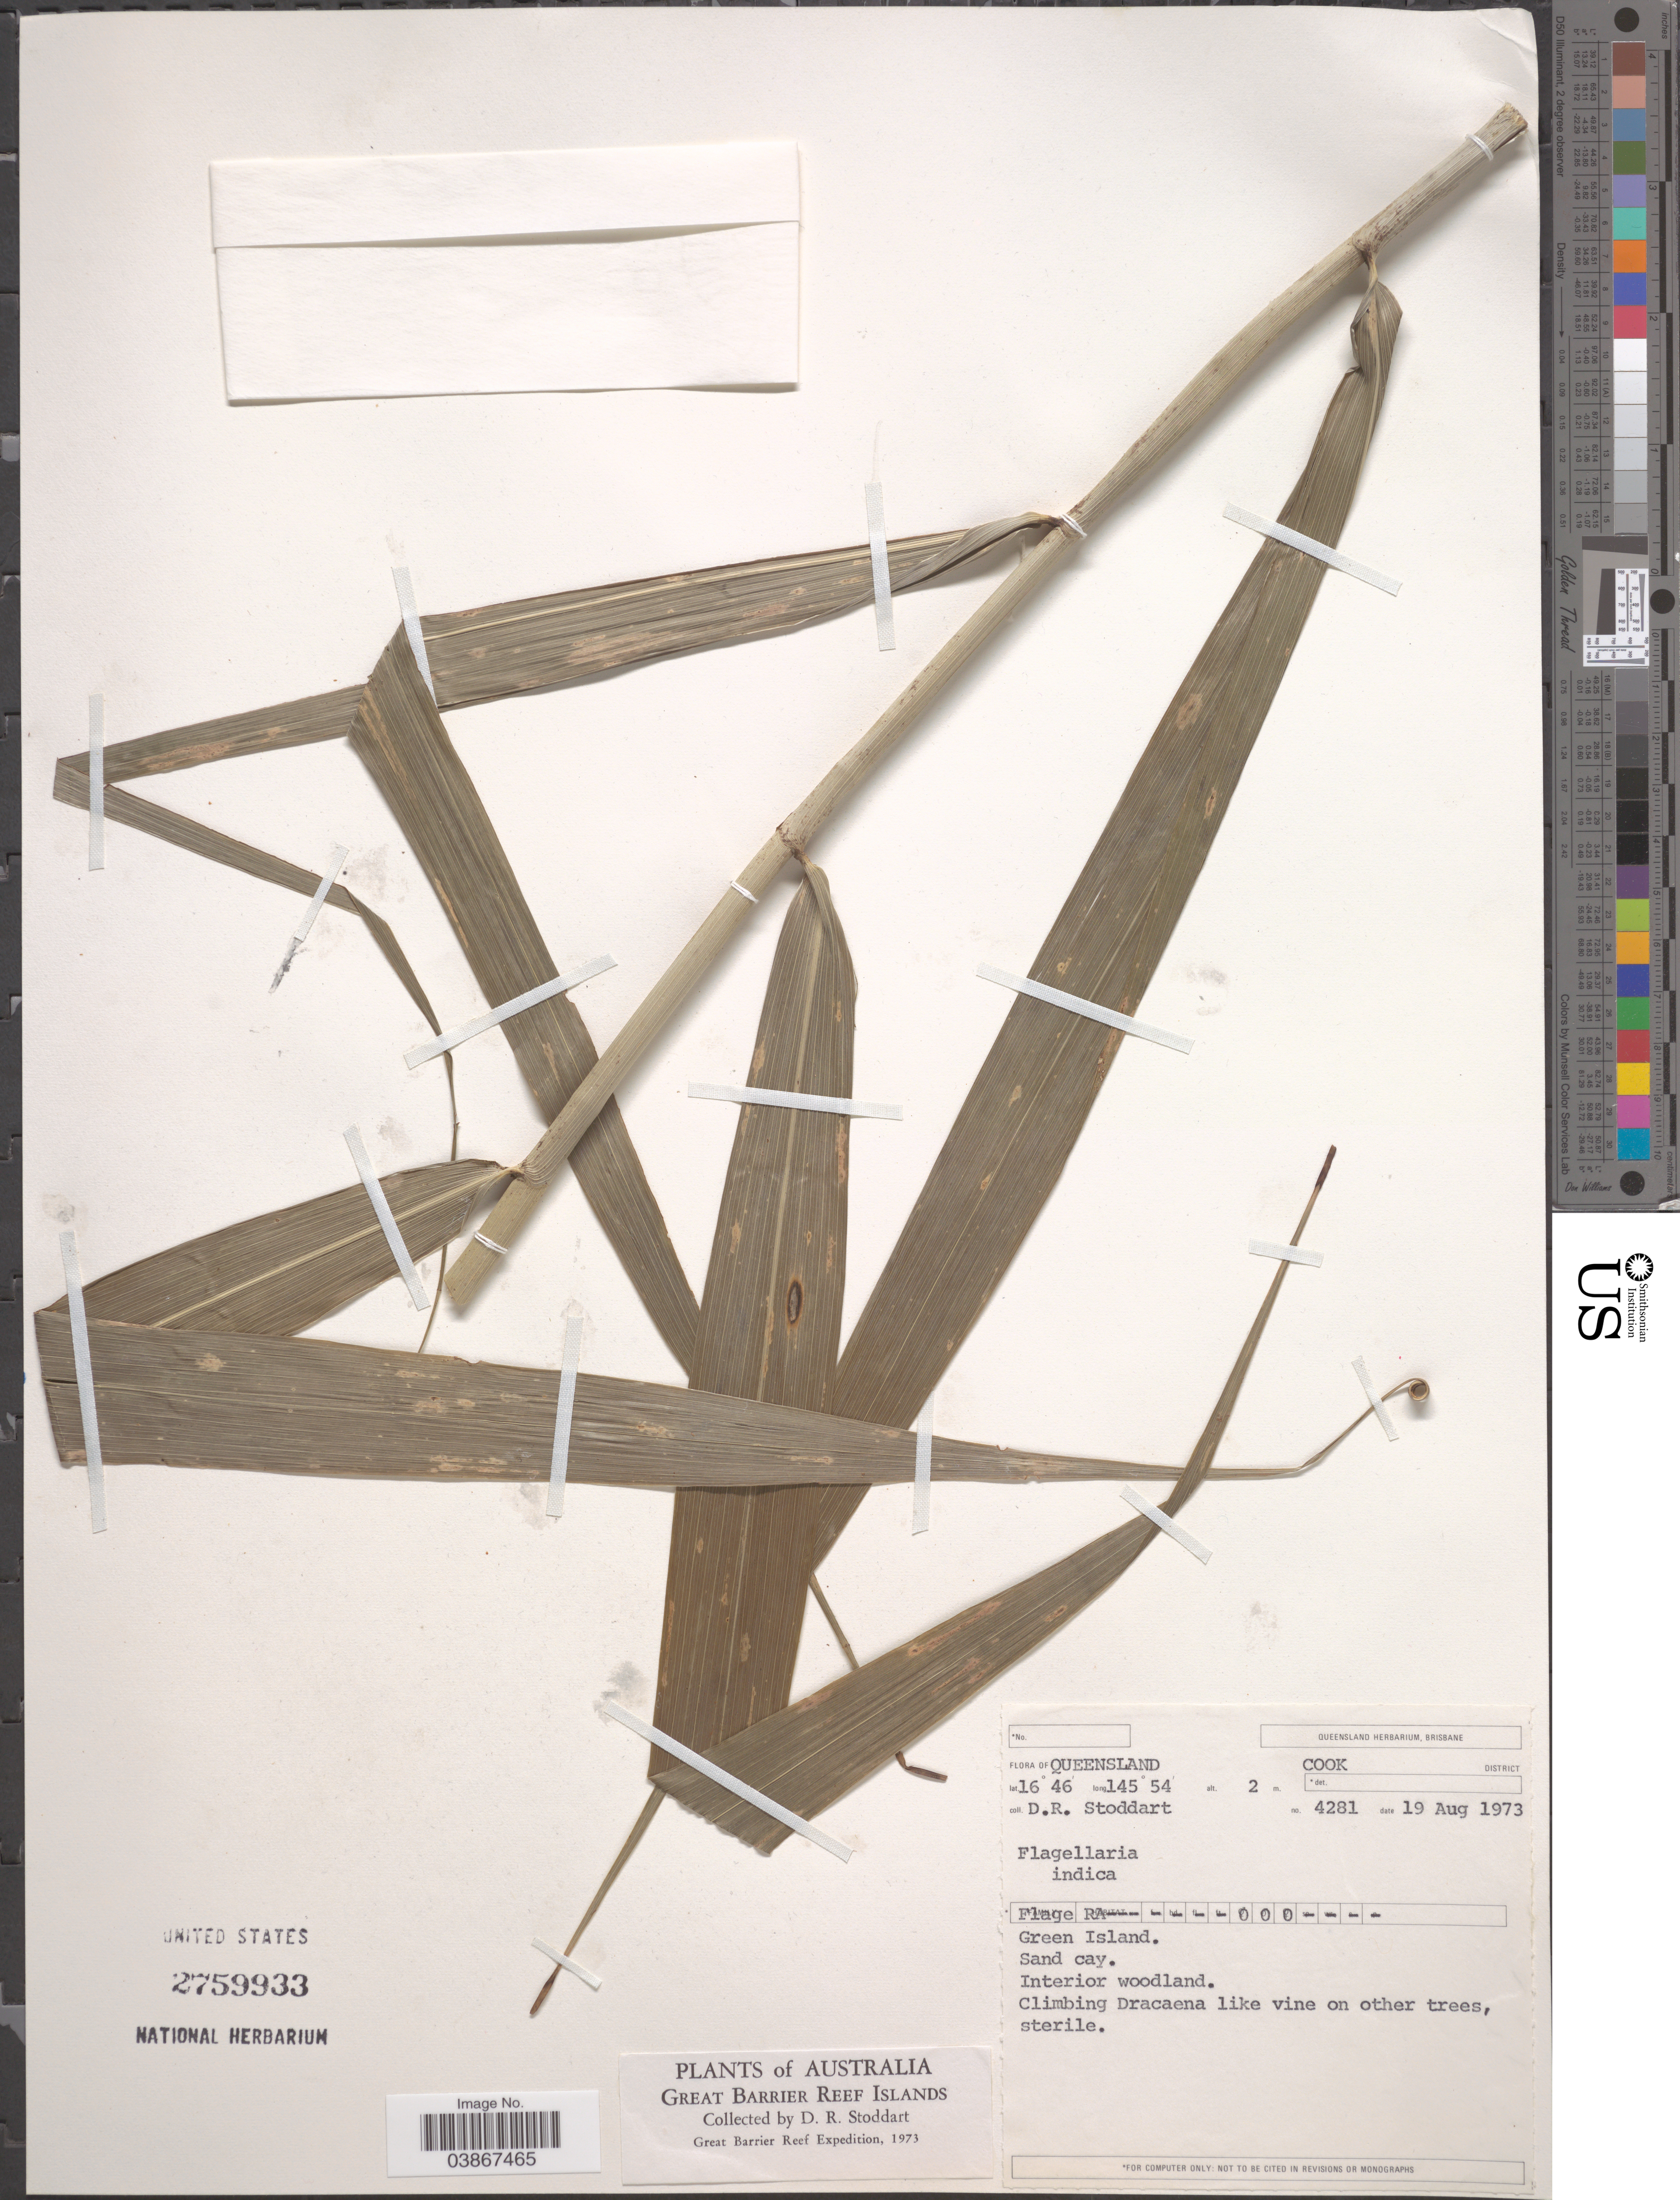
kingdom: Plantae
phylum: Tracheophyta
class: Liliopsida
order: Poales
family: Flagellariaceae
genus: Flagellaria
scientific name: Flagellaria indica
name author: L.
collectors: D. R. Stoddart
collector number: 4281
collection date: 1973-08-19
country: Australia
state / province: Queensland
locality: Great Barrier Reef Islands. Cook District. Green Island.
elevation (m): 2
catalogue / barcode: US 2759933